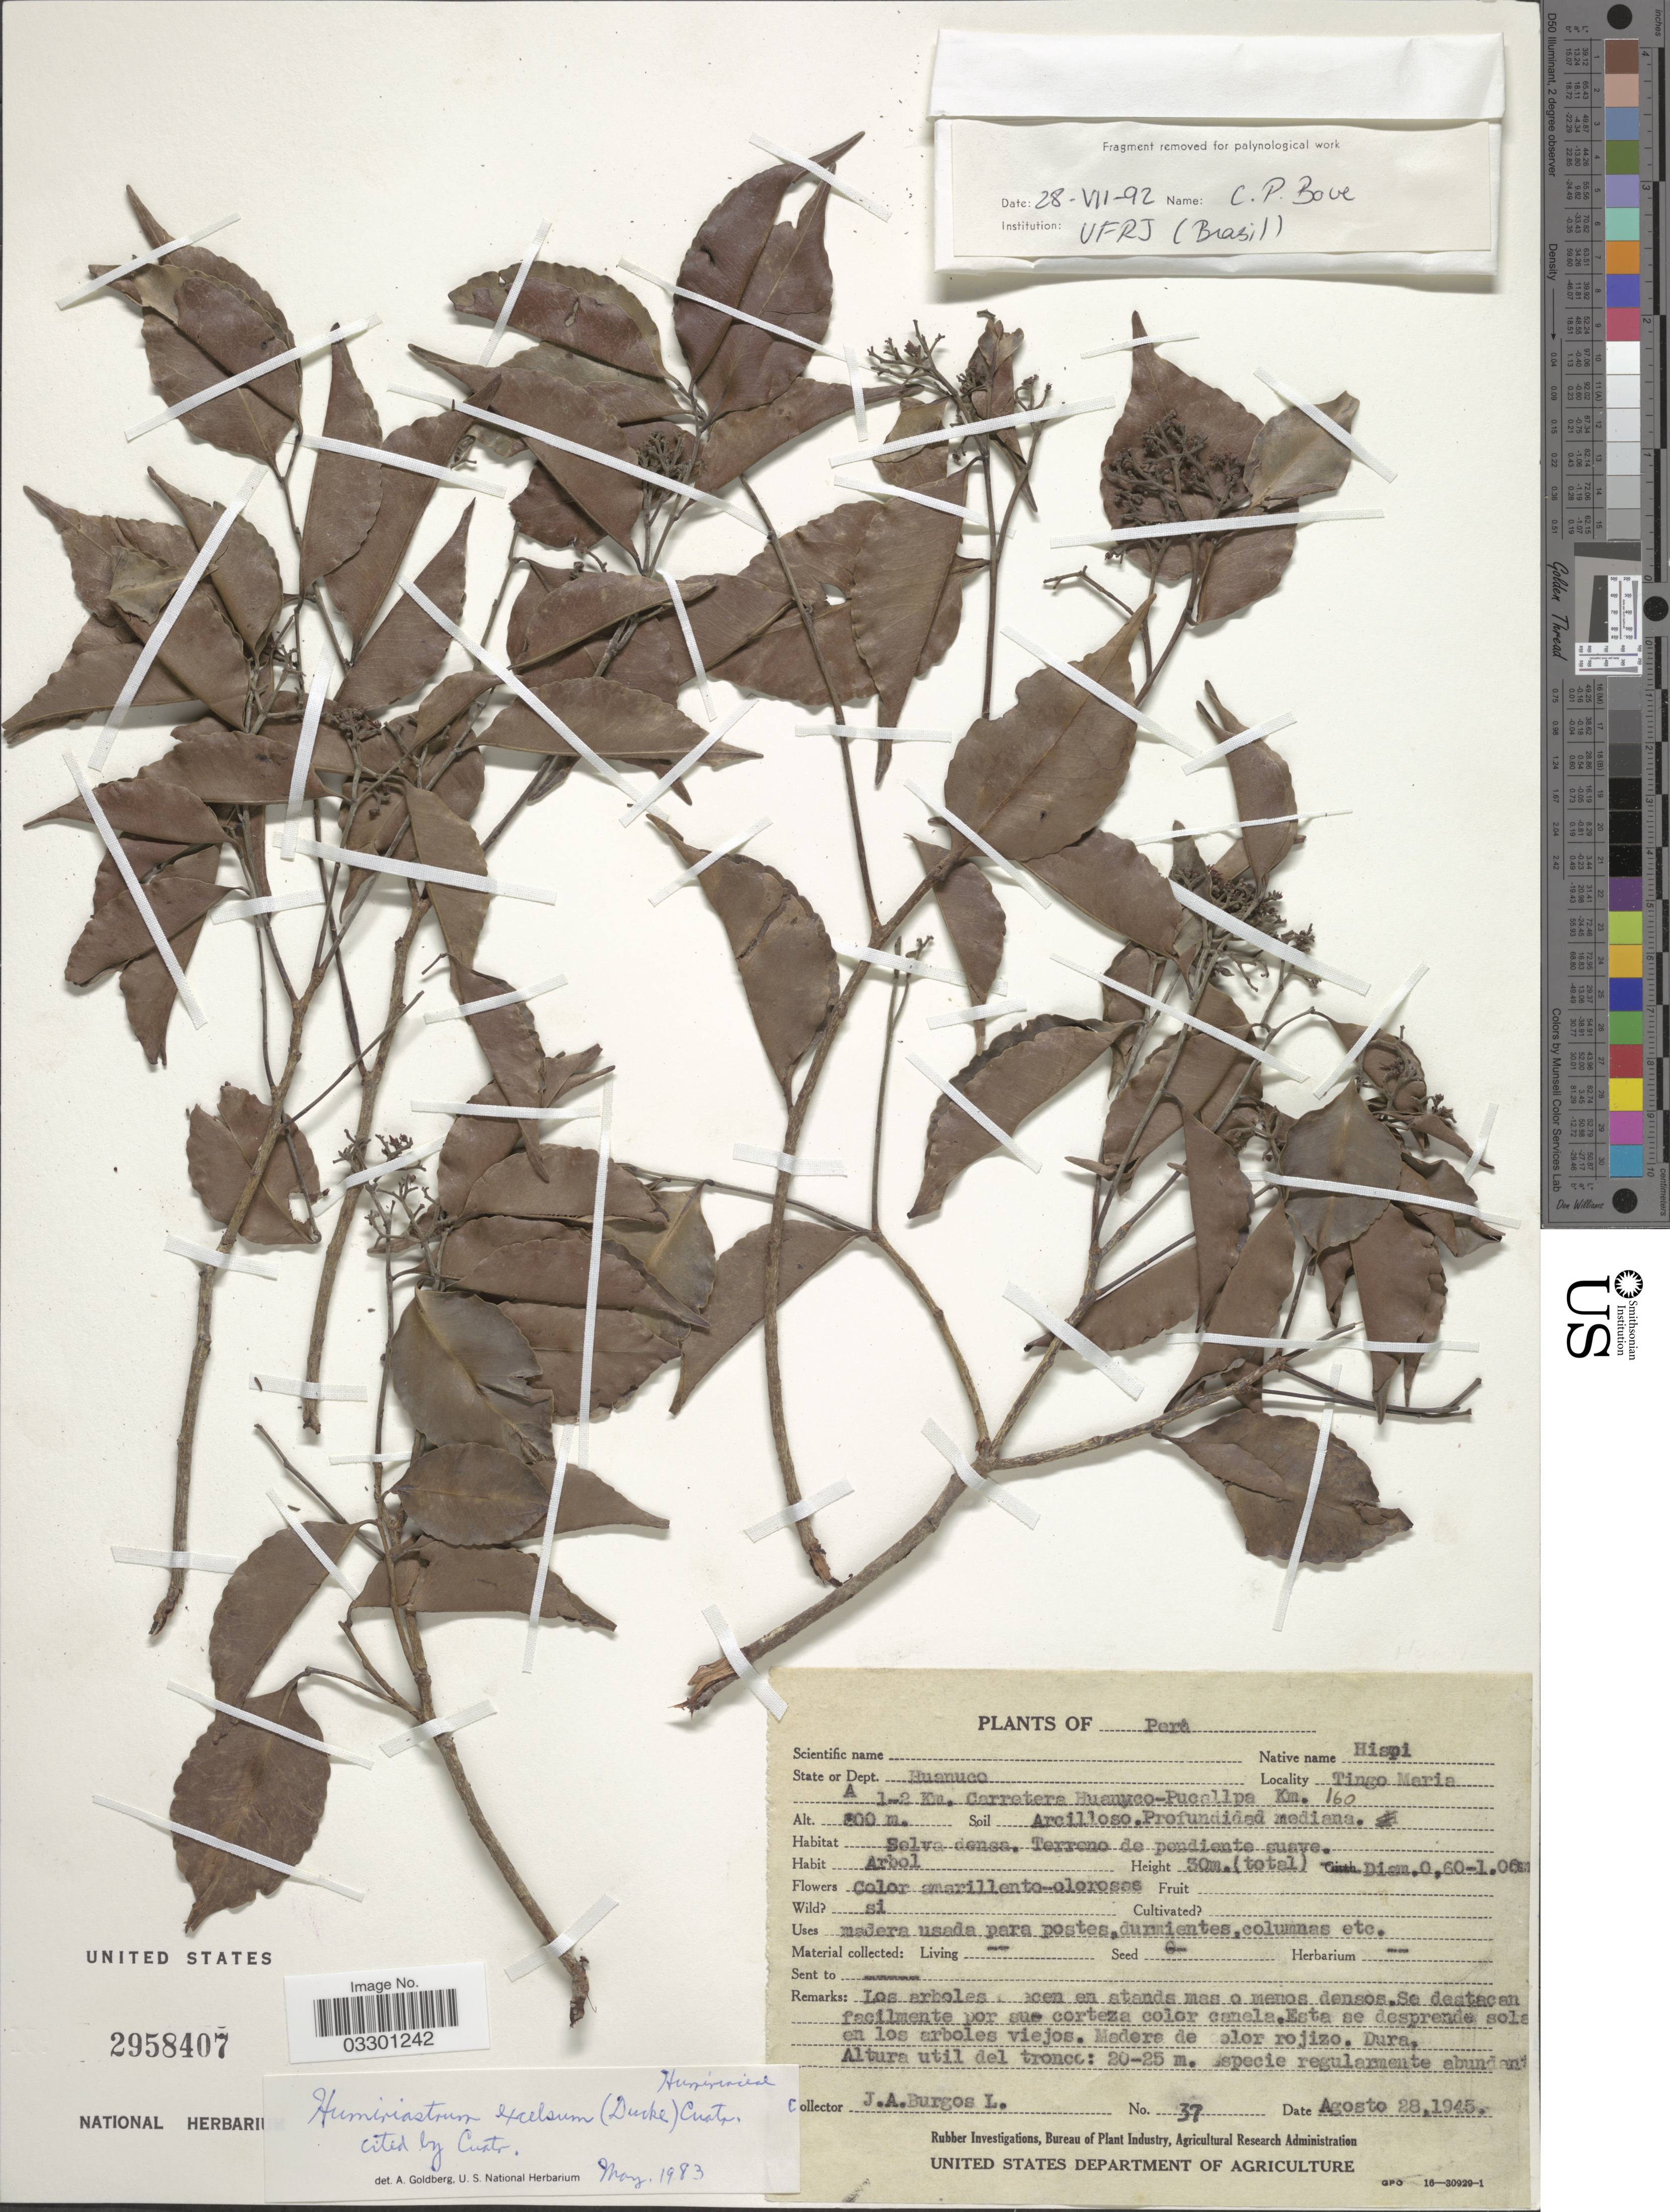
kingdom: Plantae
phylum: Tracheophyta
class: Magnoliopsida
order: Malpighiales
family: Humiriaceae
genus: Humiriastrum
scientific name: Humiriastrum excelsum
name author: (Ducke) Cuatrec.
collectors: J. Burgos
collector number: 37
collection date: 1945-08-28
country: Peru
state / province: Huánuco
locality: Tingo Maria A 1-2 Km. Carretera Huanuco-Pucallpa Km. 160.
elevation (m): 800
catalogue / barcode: US 2958407